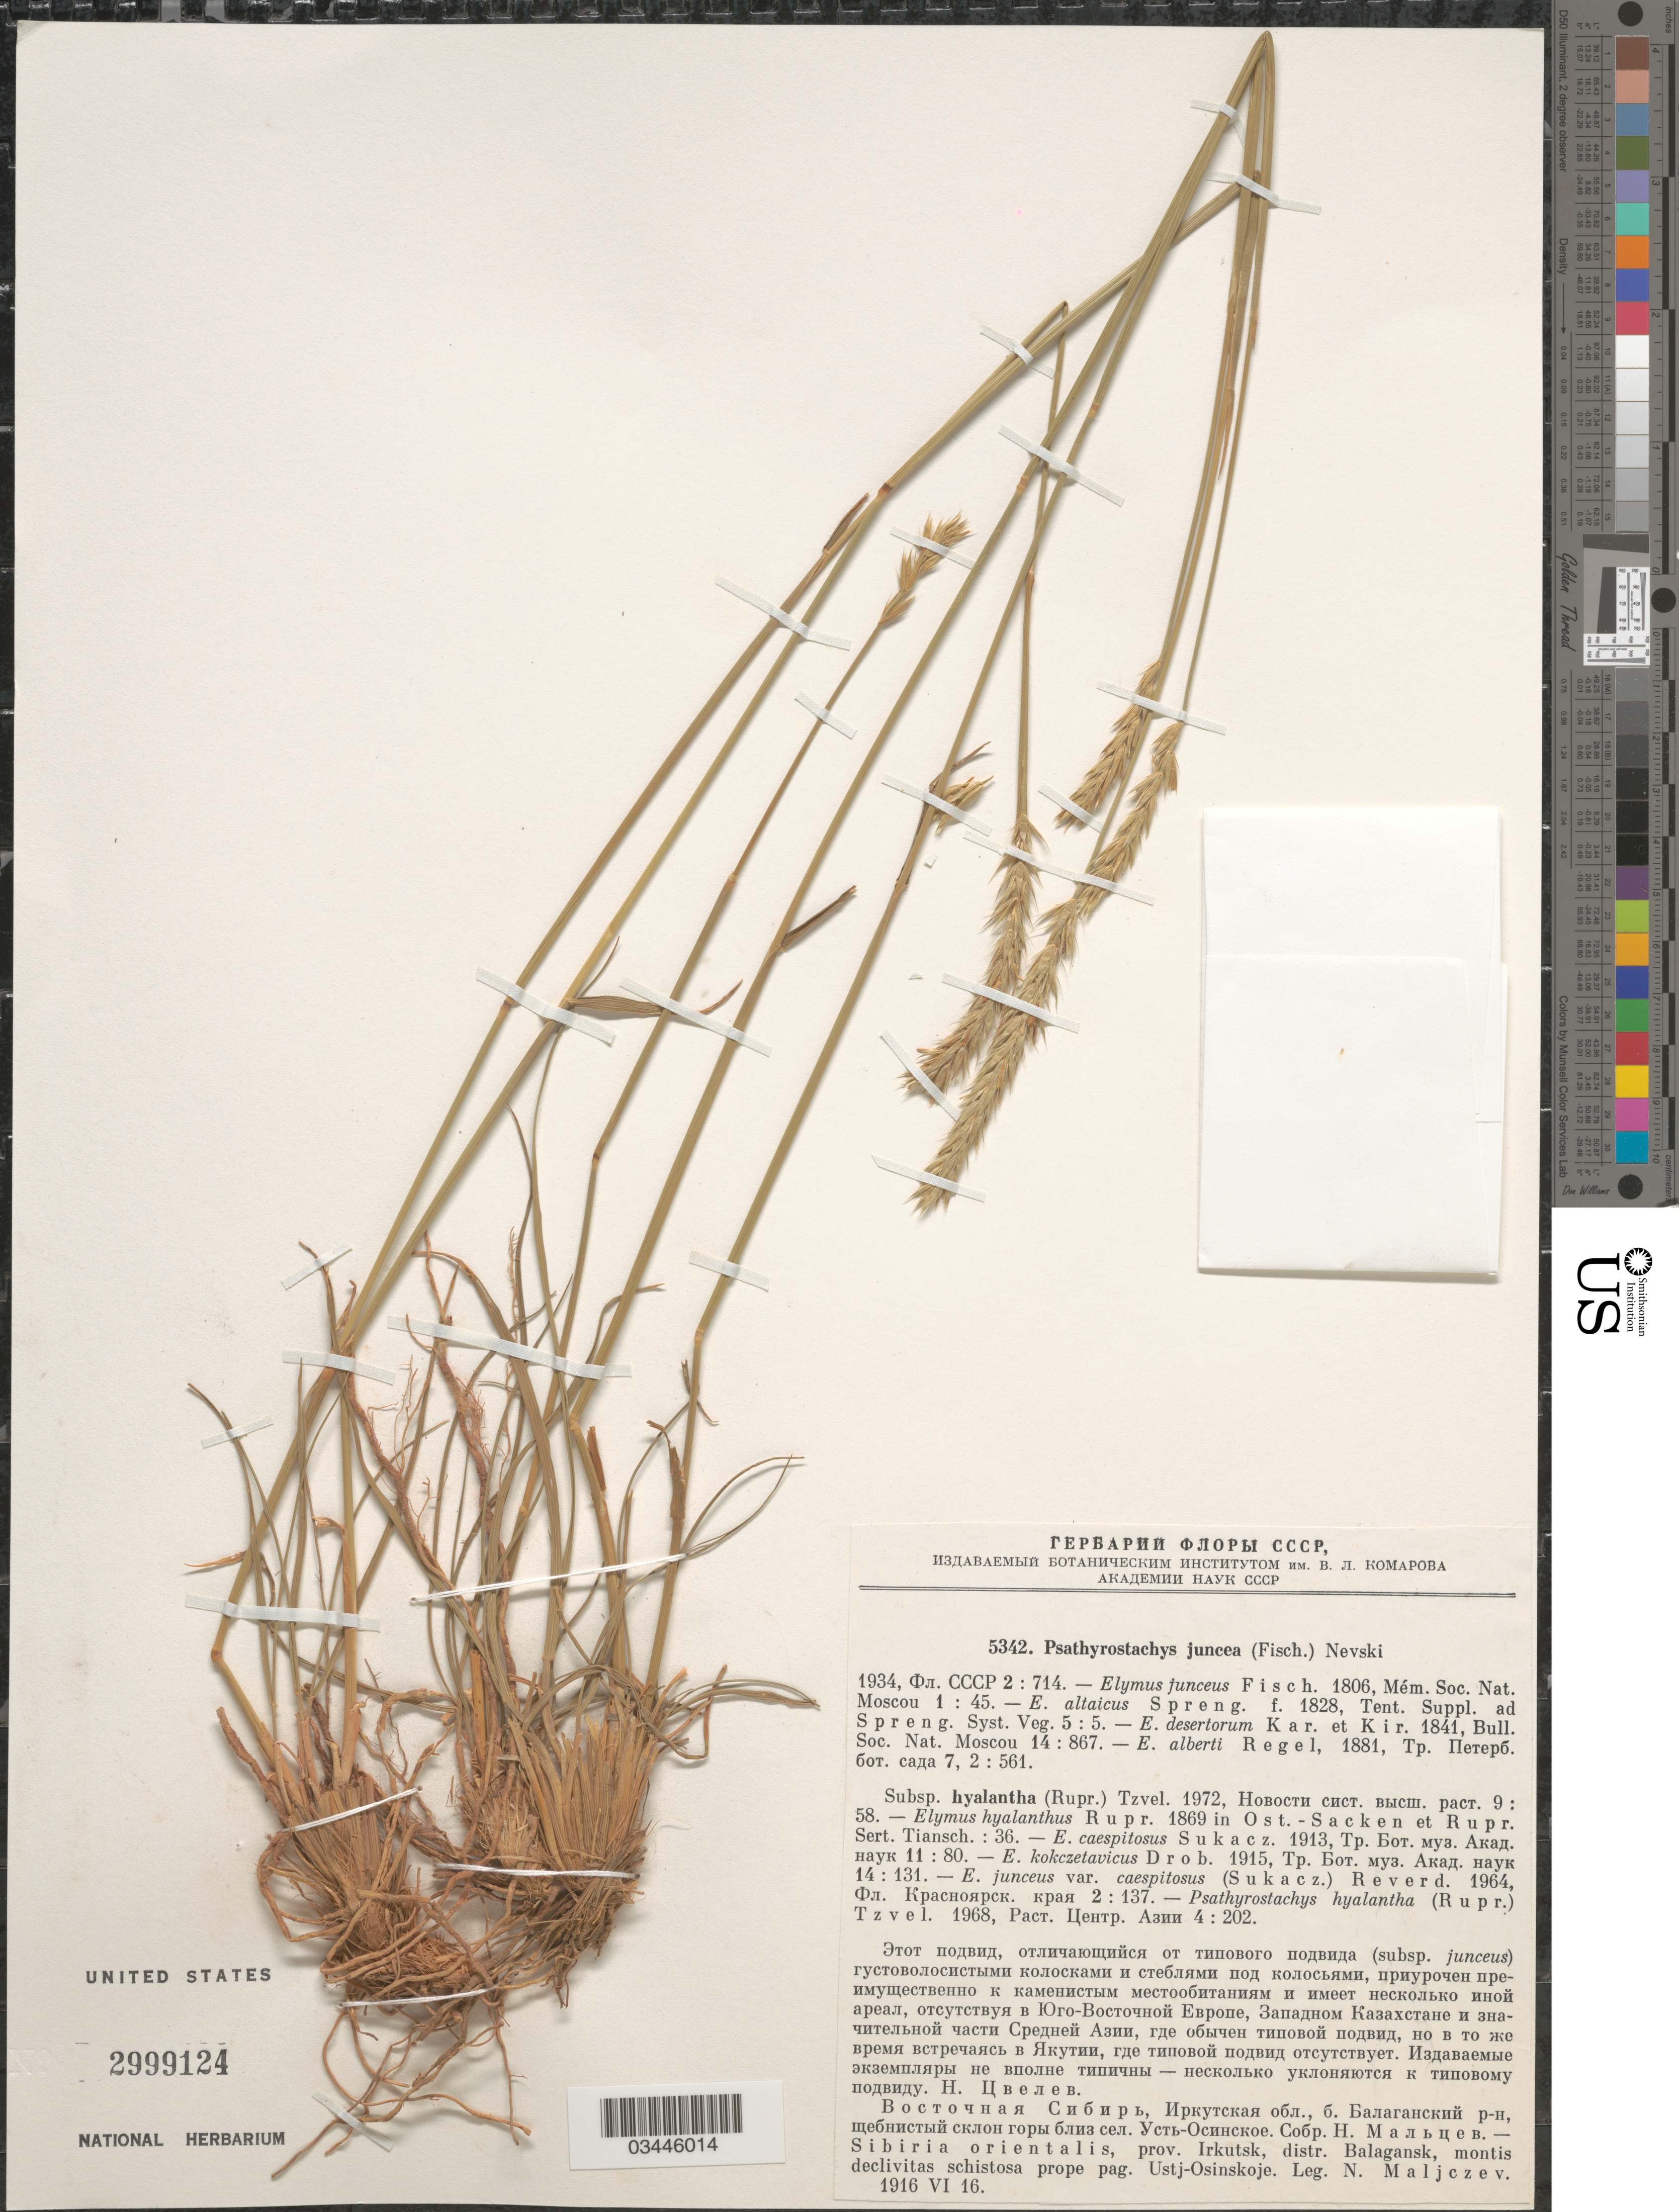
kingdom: Plantae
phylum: Tracheophyta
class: Liliopsida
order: Poales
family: Poaceae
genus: Psathyrostachys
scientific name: Psathyrostachys juncea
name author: (Fisch.) Nevki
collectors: N. Maljczev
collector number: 5342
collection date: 1916-06-16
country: Russian Federation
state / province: Irkutsk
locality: Sibiria orientalis, prov. Irkutsk, distr. Balagansk, montis declivibus schistosa prope pag. Ustj-Osinskoje.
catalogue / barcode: US 2999124